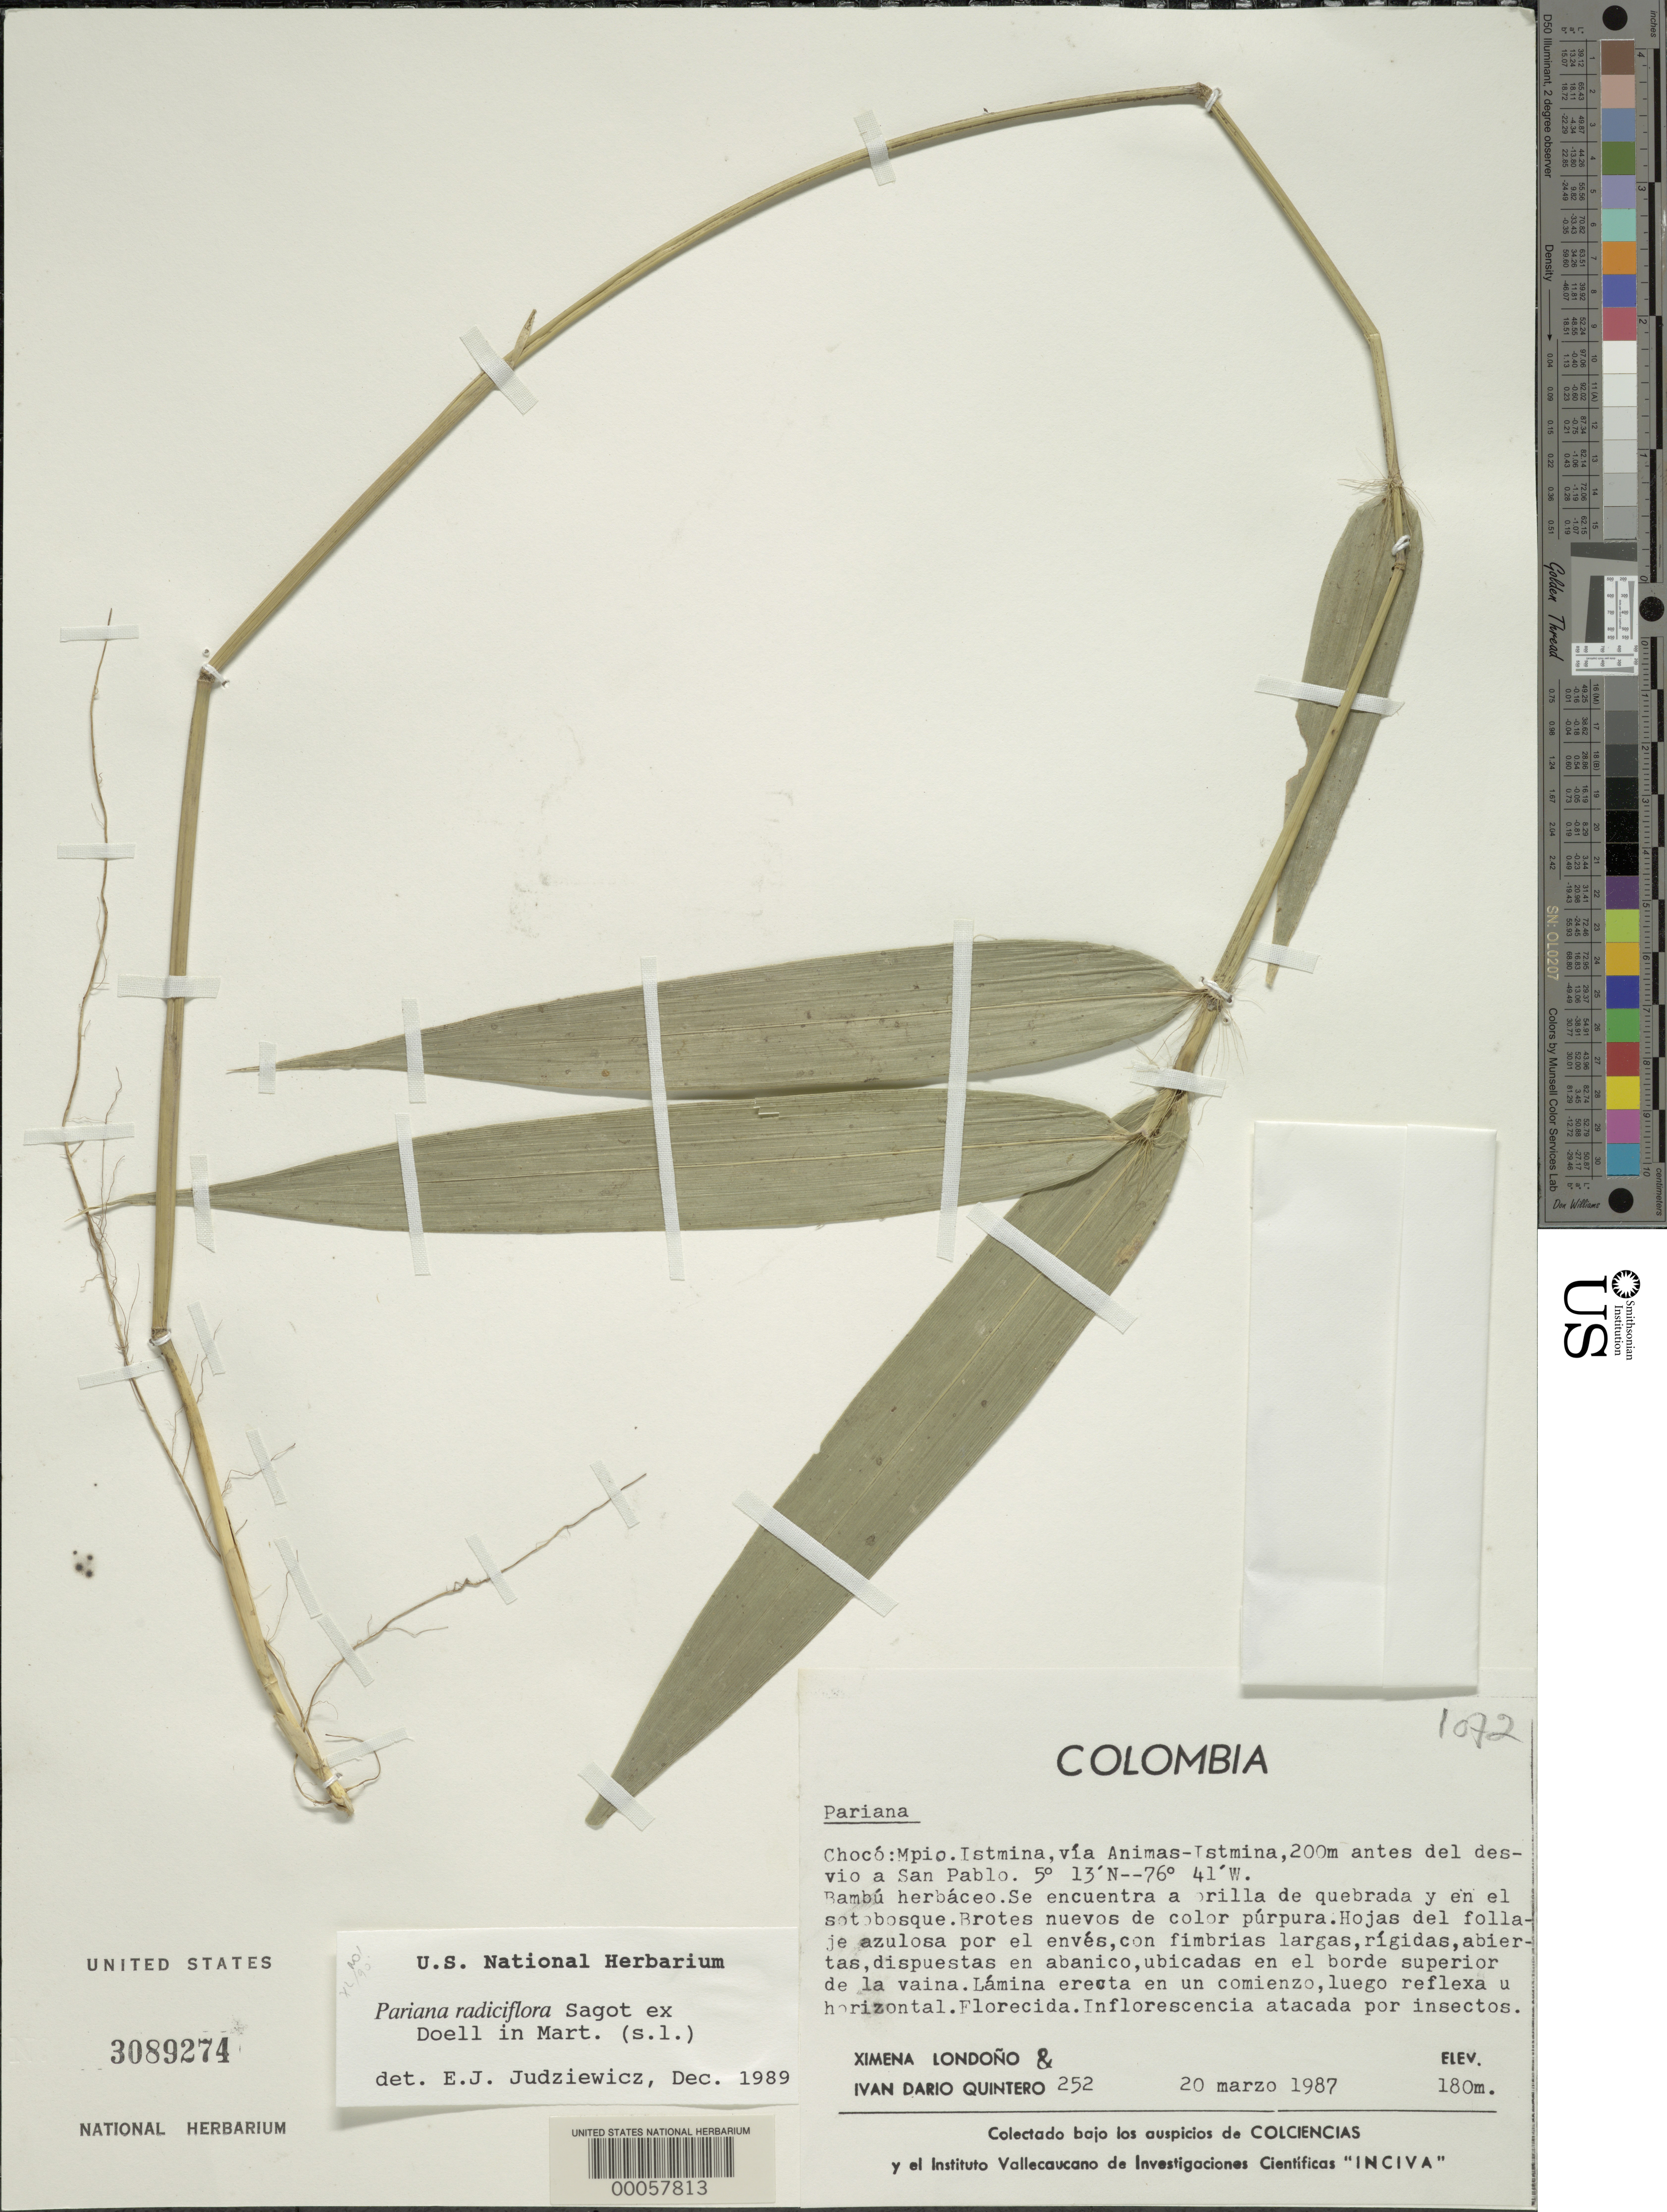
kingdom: Plantae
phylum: Tracheophyta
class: Liliopsida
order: Poales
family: Poaceae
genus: Pariana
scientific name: Pariana sp.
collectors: X. Londoño & I. Quintero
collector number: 252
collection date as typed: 20 Mar 1987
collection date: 1987-03-20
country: Colombia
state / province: Chocó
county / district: Istmina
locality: Mun. IstMina, Animas-IstMina road, 200 m before the side road to San Pablo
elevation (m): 180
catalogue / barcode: US 3089274